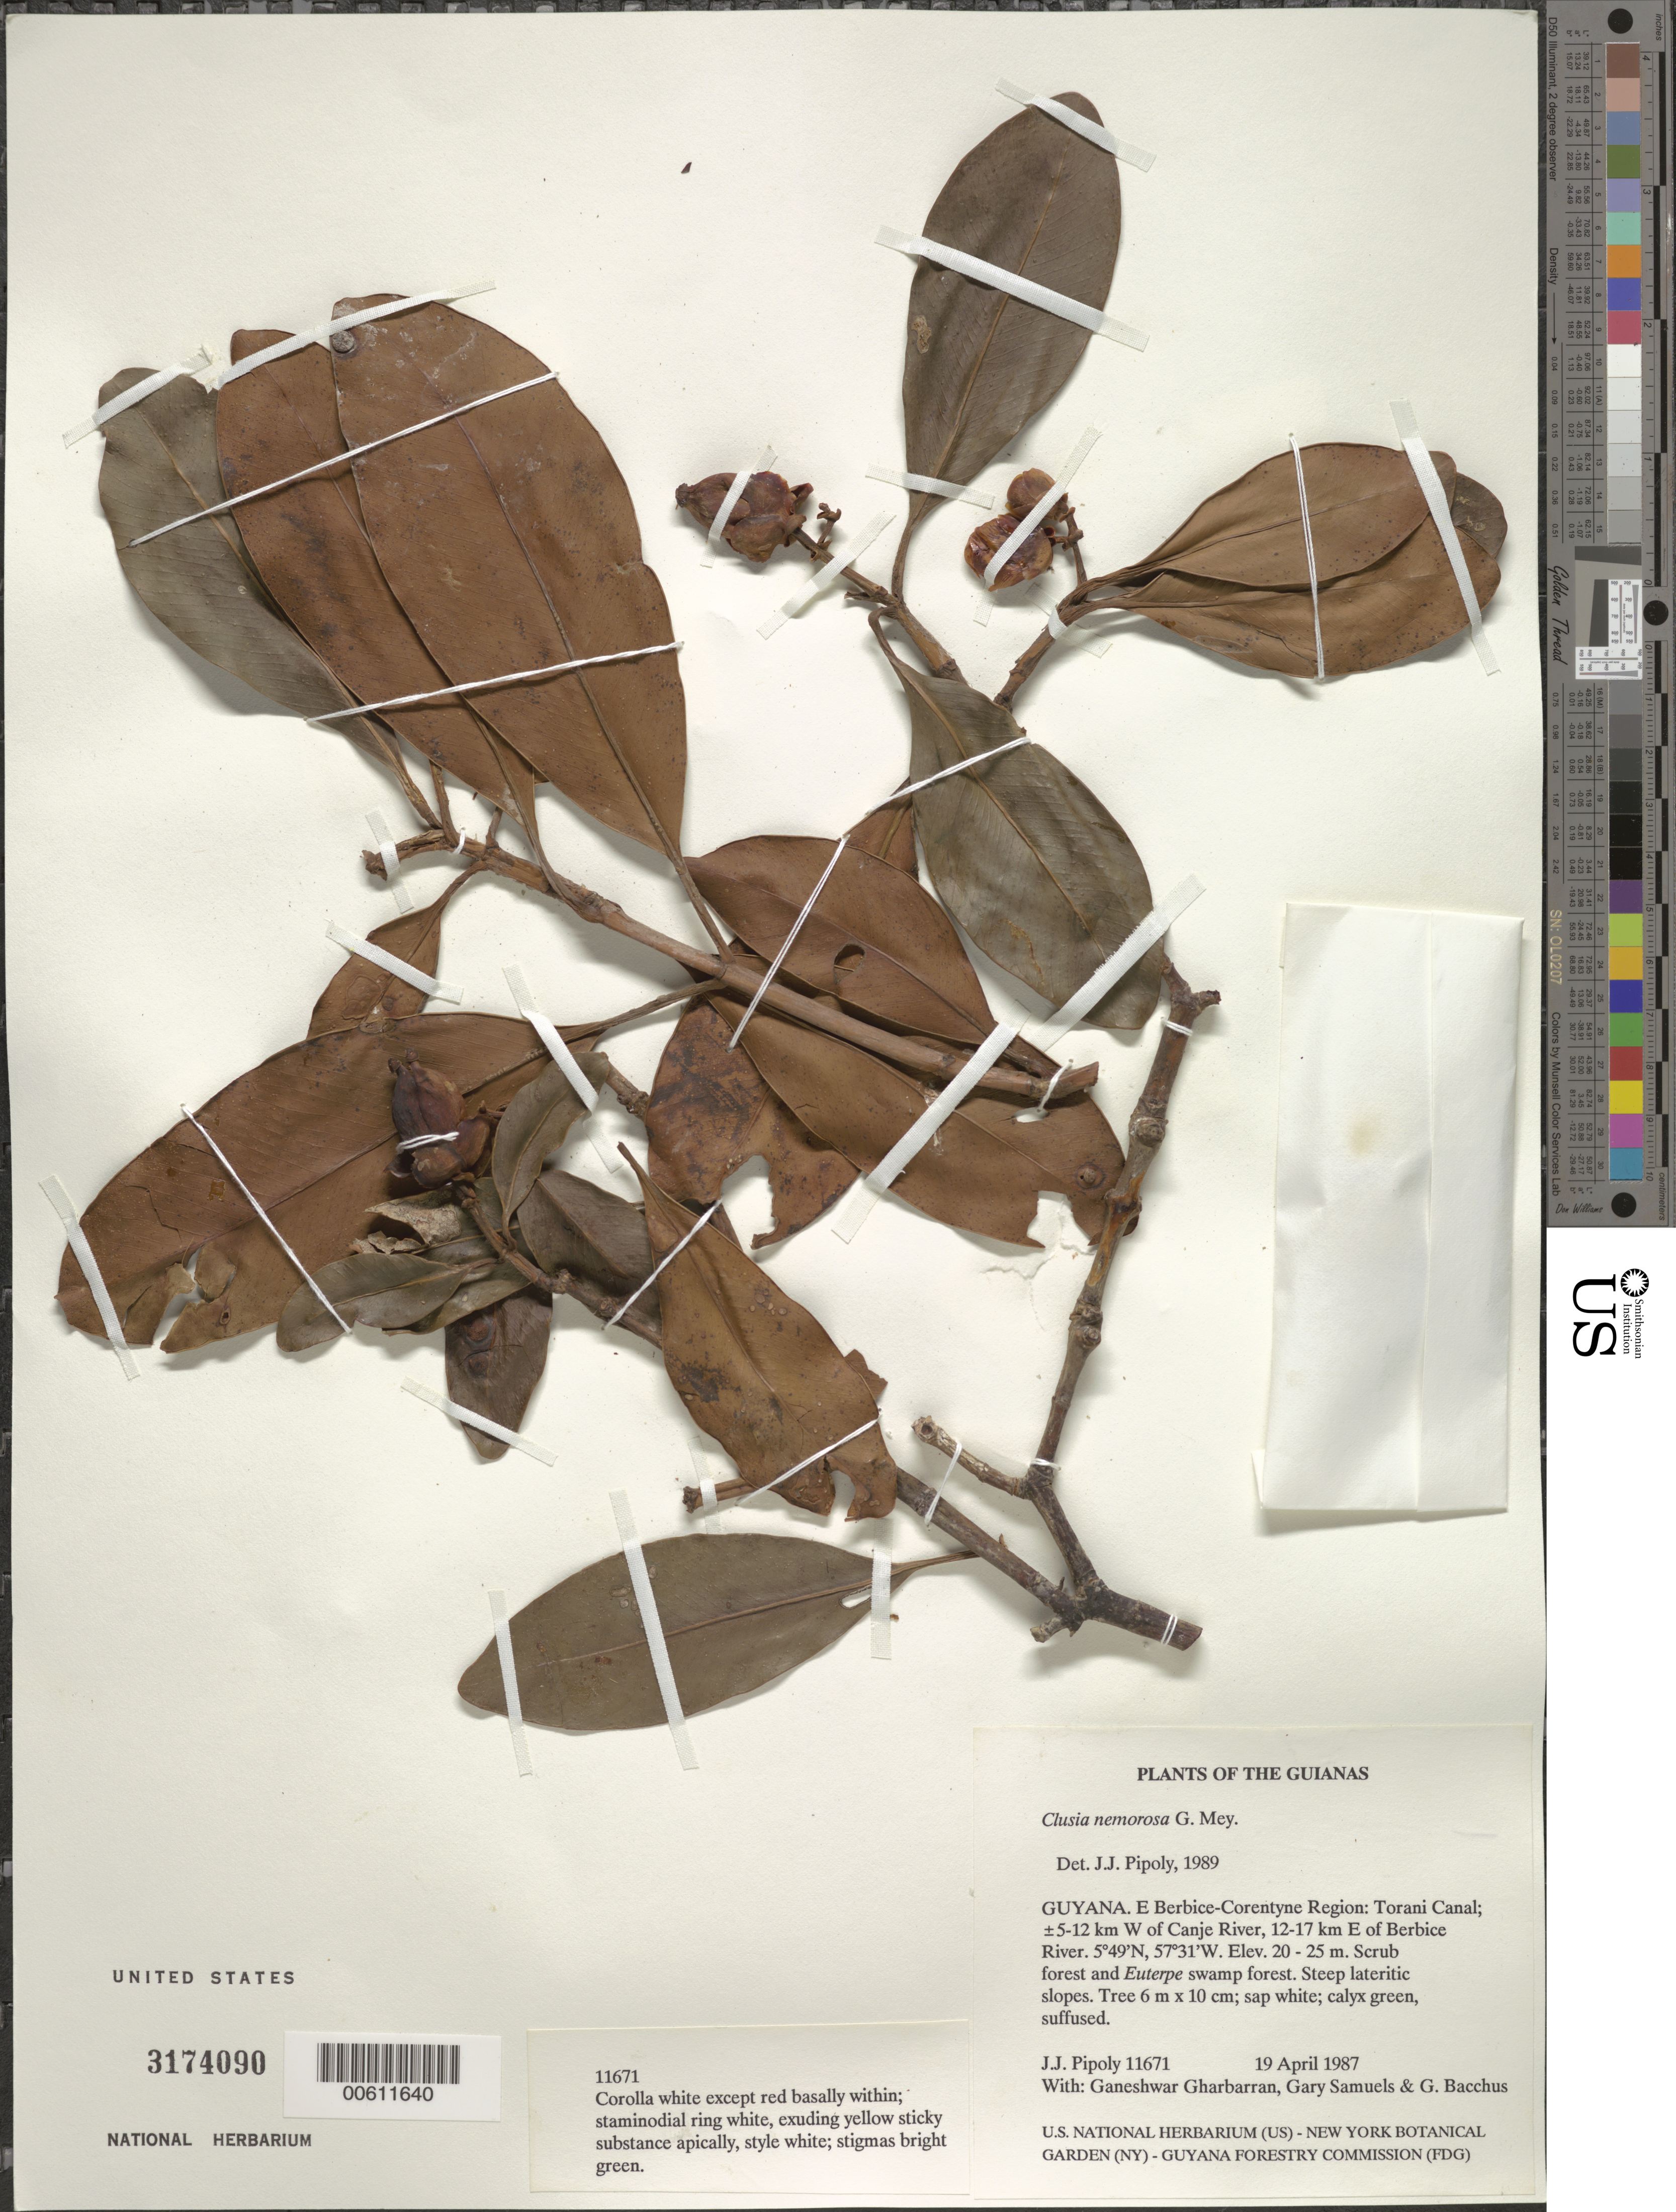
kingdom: Plantae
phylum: Tracheophyta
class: Magnoliopsida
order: Malpighiales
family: Clusiaceae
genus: Clusia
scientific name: Clusia nemorosa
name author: G. Mey.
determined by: Pipoly, J. J., III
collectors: J. J. Pipoly, G. Gharbarran, G. Samuels & G. Bacchus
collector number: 11671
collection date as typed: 19 April 1987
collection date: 1987-04-19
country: Guyana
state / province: E. Berbice-Corentyne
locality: Torani Canal; ±5-12 km W of Canje River, 12-17 km E of Berbice River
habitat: Scrub forest and Euterpe Swamp forestSteep lateritic slopes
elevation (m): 20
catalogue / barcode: US 3174090